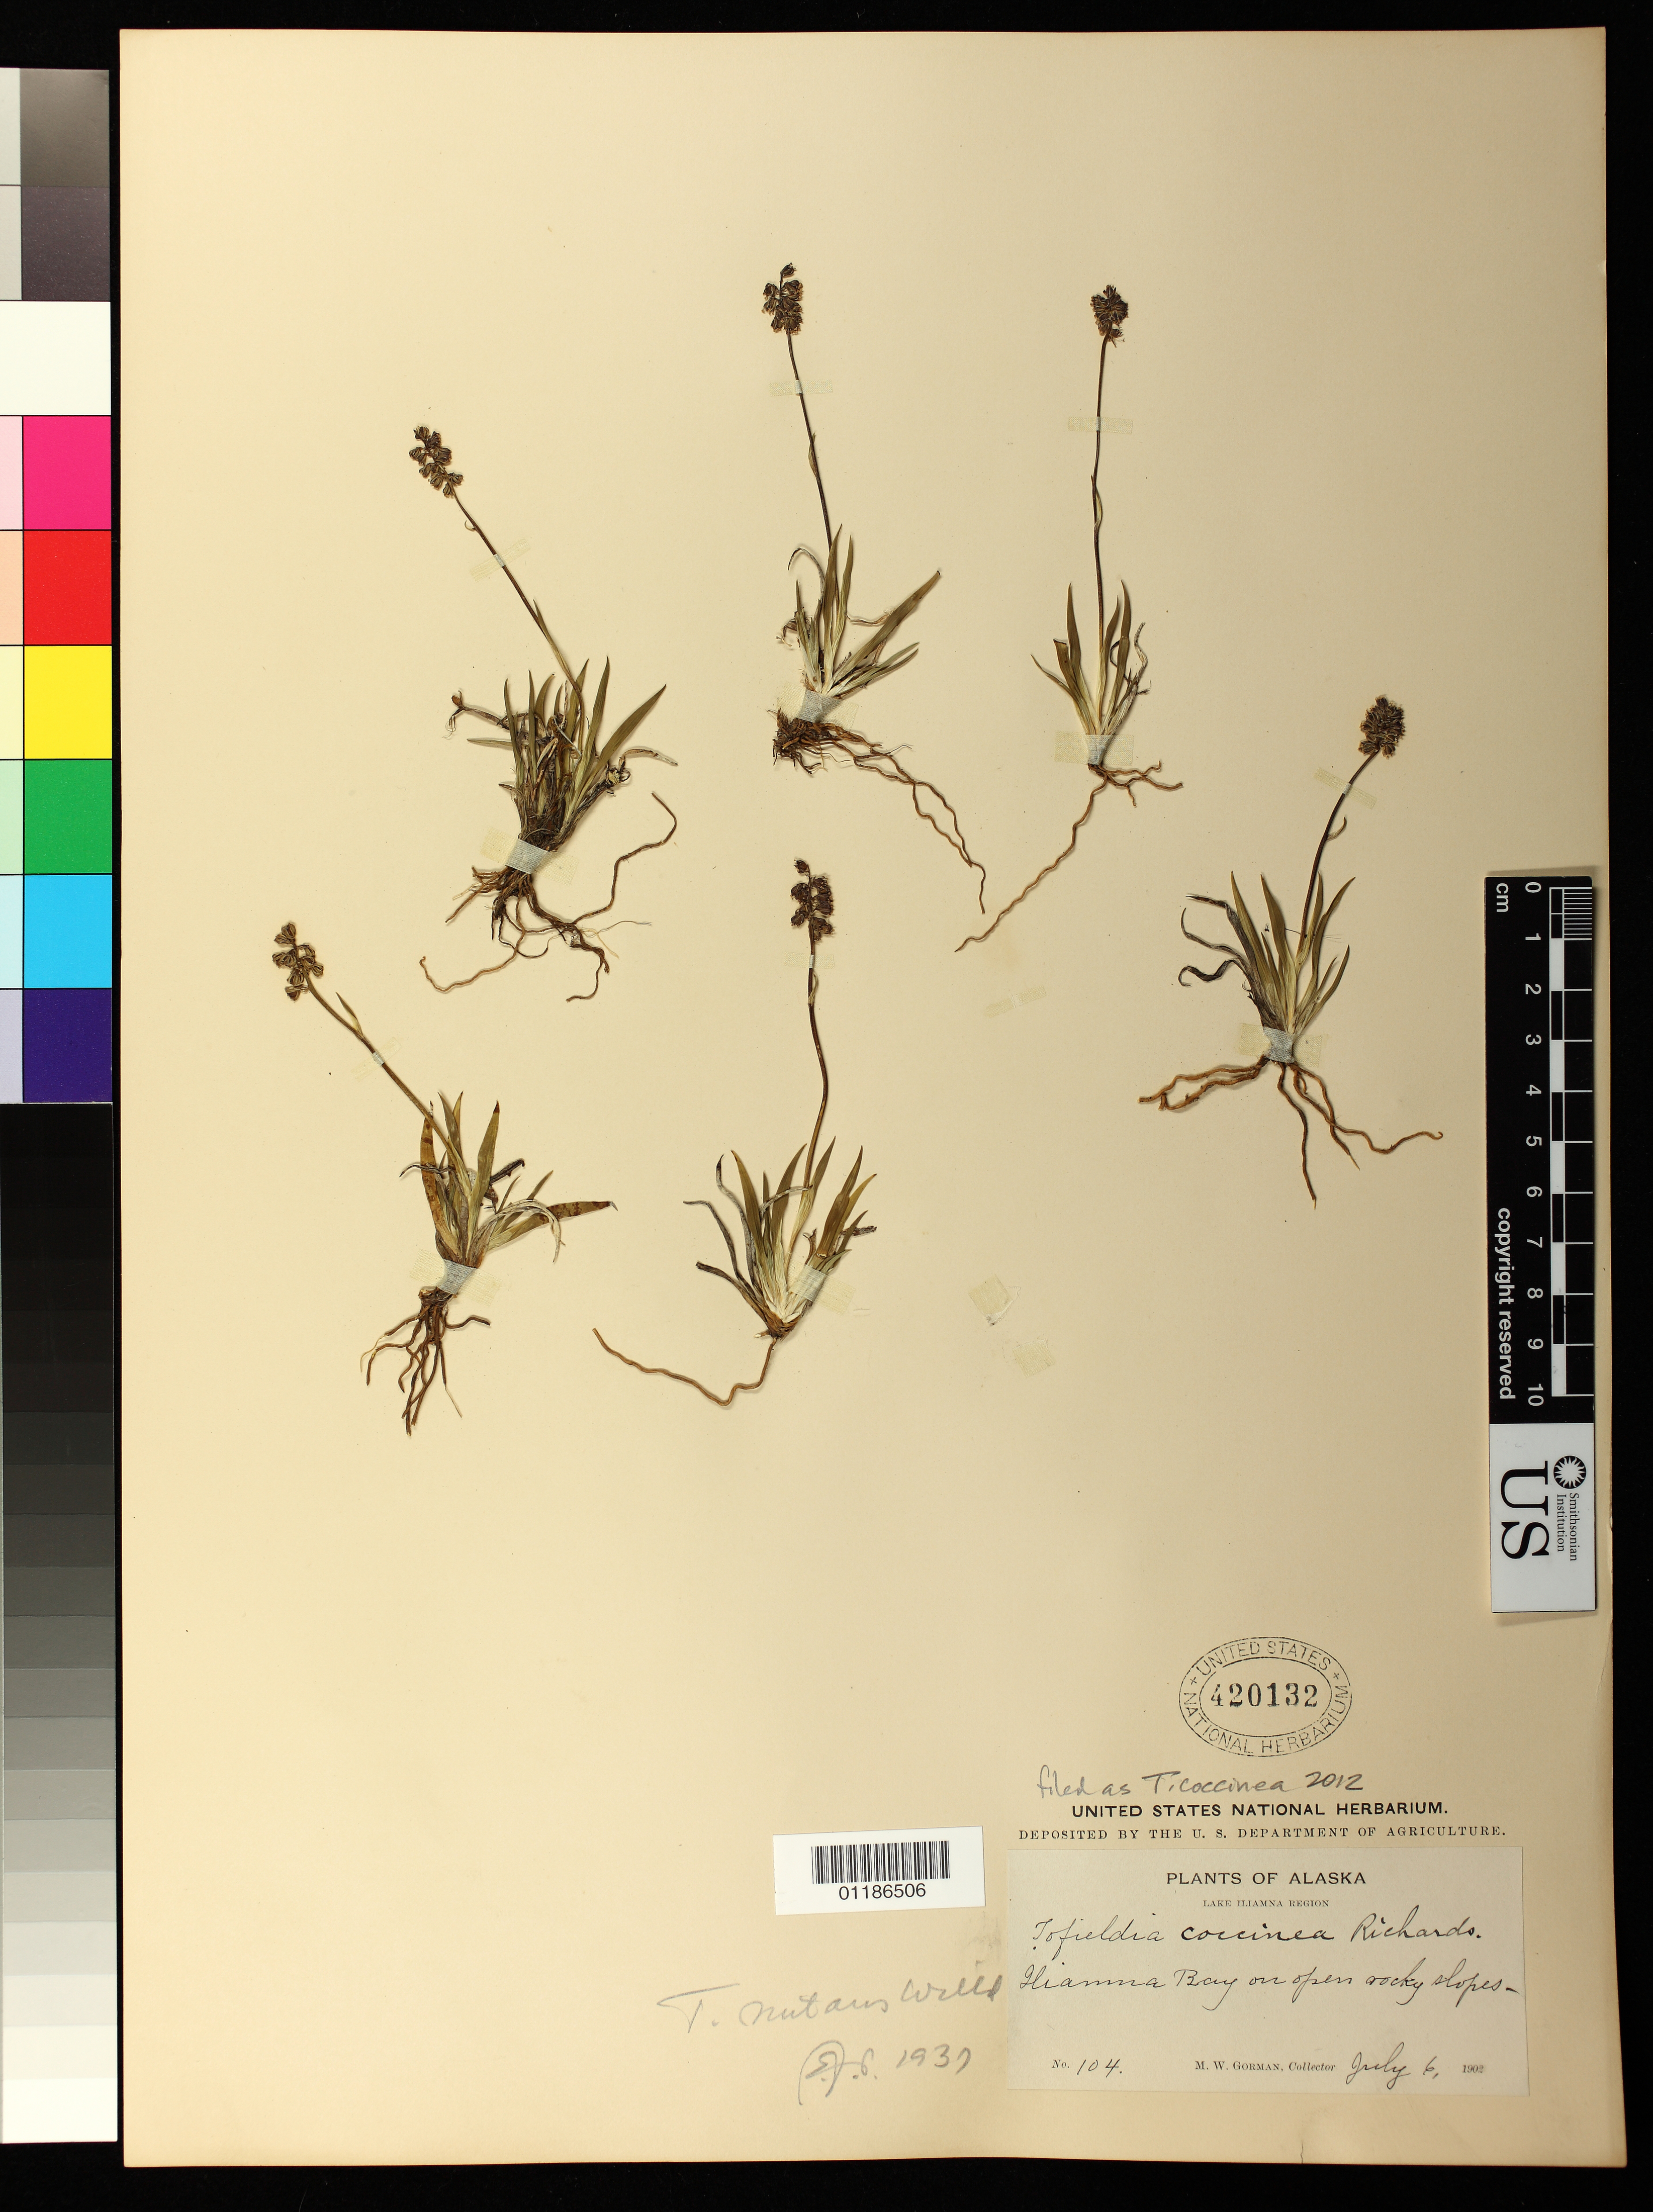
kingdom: Plantae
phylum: Tracheophyta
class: Liliopsida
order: Alismatales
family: Tofieldiaceae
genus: Tofieldia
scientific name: Tofieldia coccinea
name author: Richardson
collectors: M. W. Gorman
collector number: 104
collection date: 1902-07-06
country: United States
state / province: Alaska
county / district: Lake and Peninsula Borough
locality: Tofieldia Coccinea Richards.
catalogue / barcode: US 420132